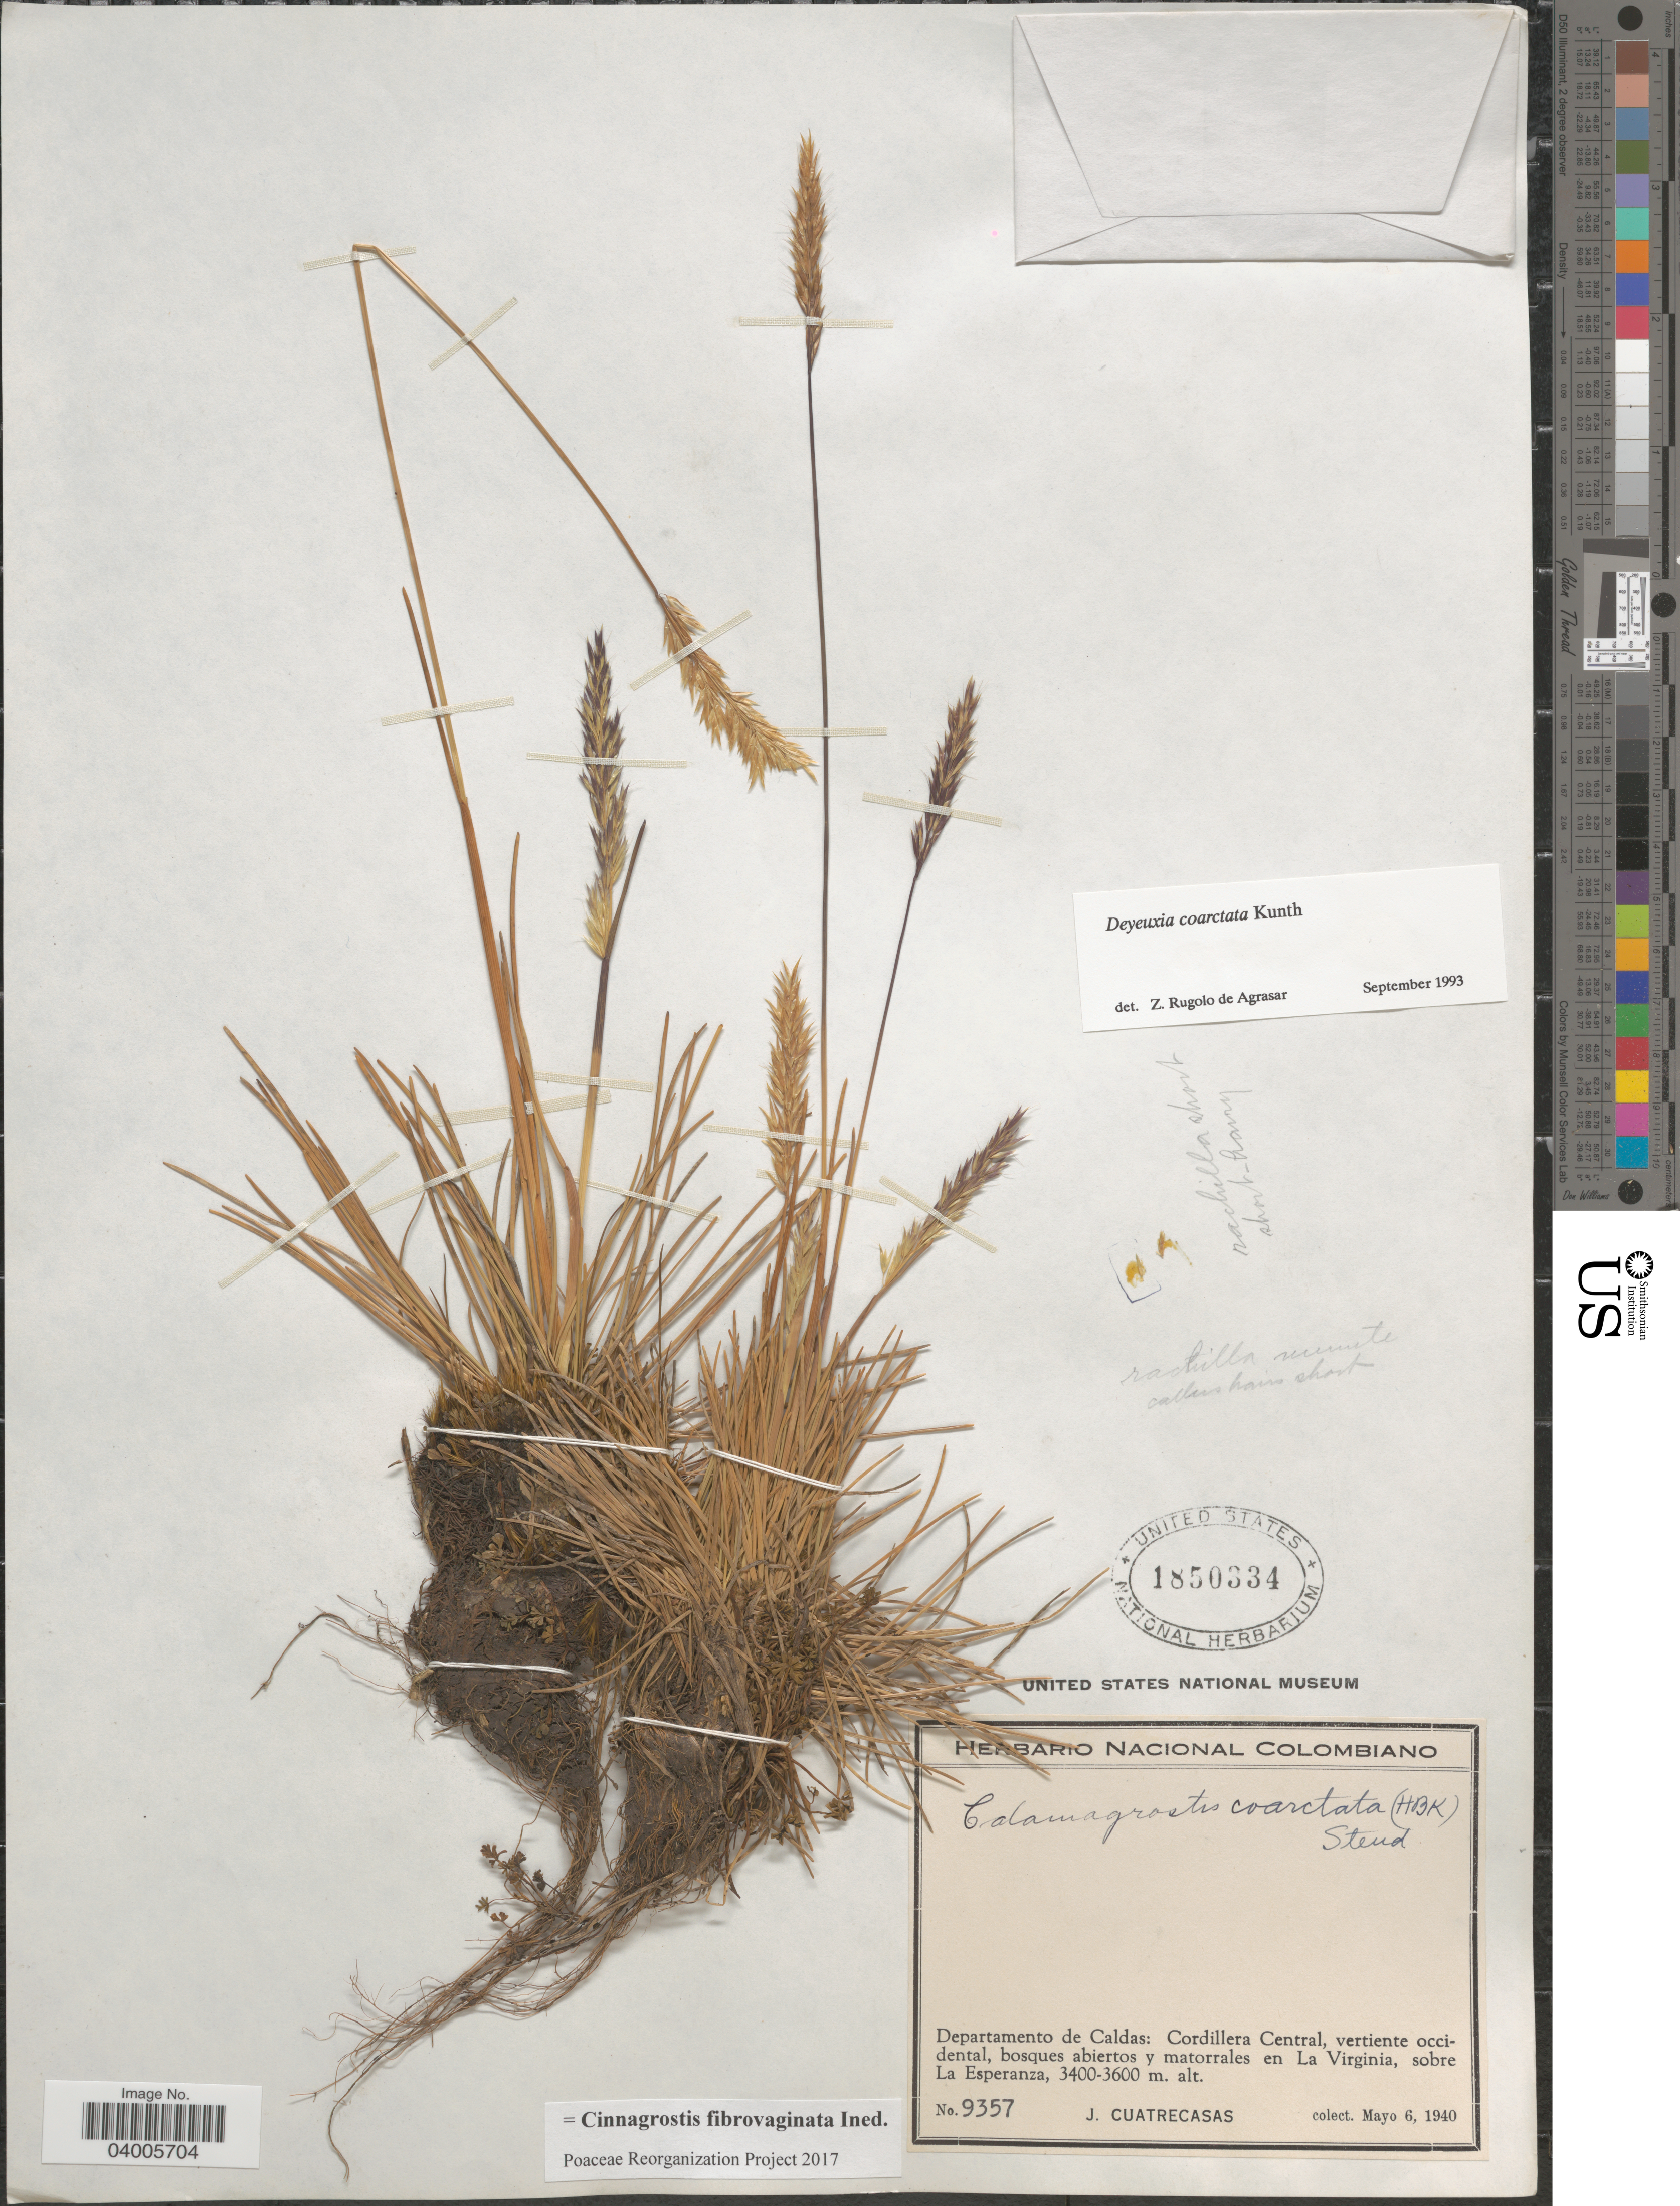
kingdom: Plantae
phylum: Tracheophyta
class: Liliopsida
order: Poales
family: Poaceae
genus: Cinnagrostis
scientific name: Cinnagrostis coarctata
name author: (Kunth) P.M. Peterson et al.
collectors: J. Cuatrecasas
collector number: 9357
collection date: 1940-05-06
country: Colombia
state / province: Caldas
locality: Departamento de Caldas: Cordillera Central, vertiente occidental, bosques abiertos y matorrales en La Virginia, sobre La Esperanza.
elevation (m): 3400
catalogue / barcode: US 1850334